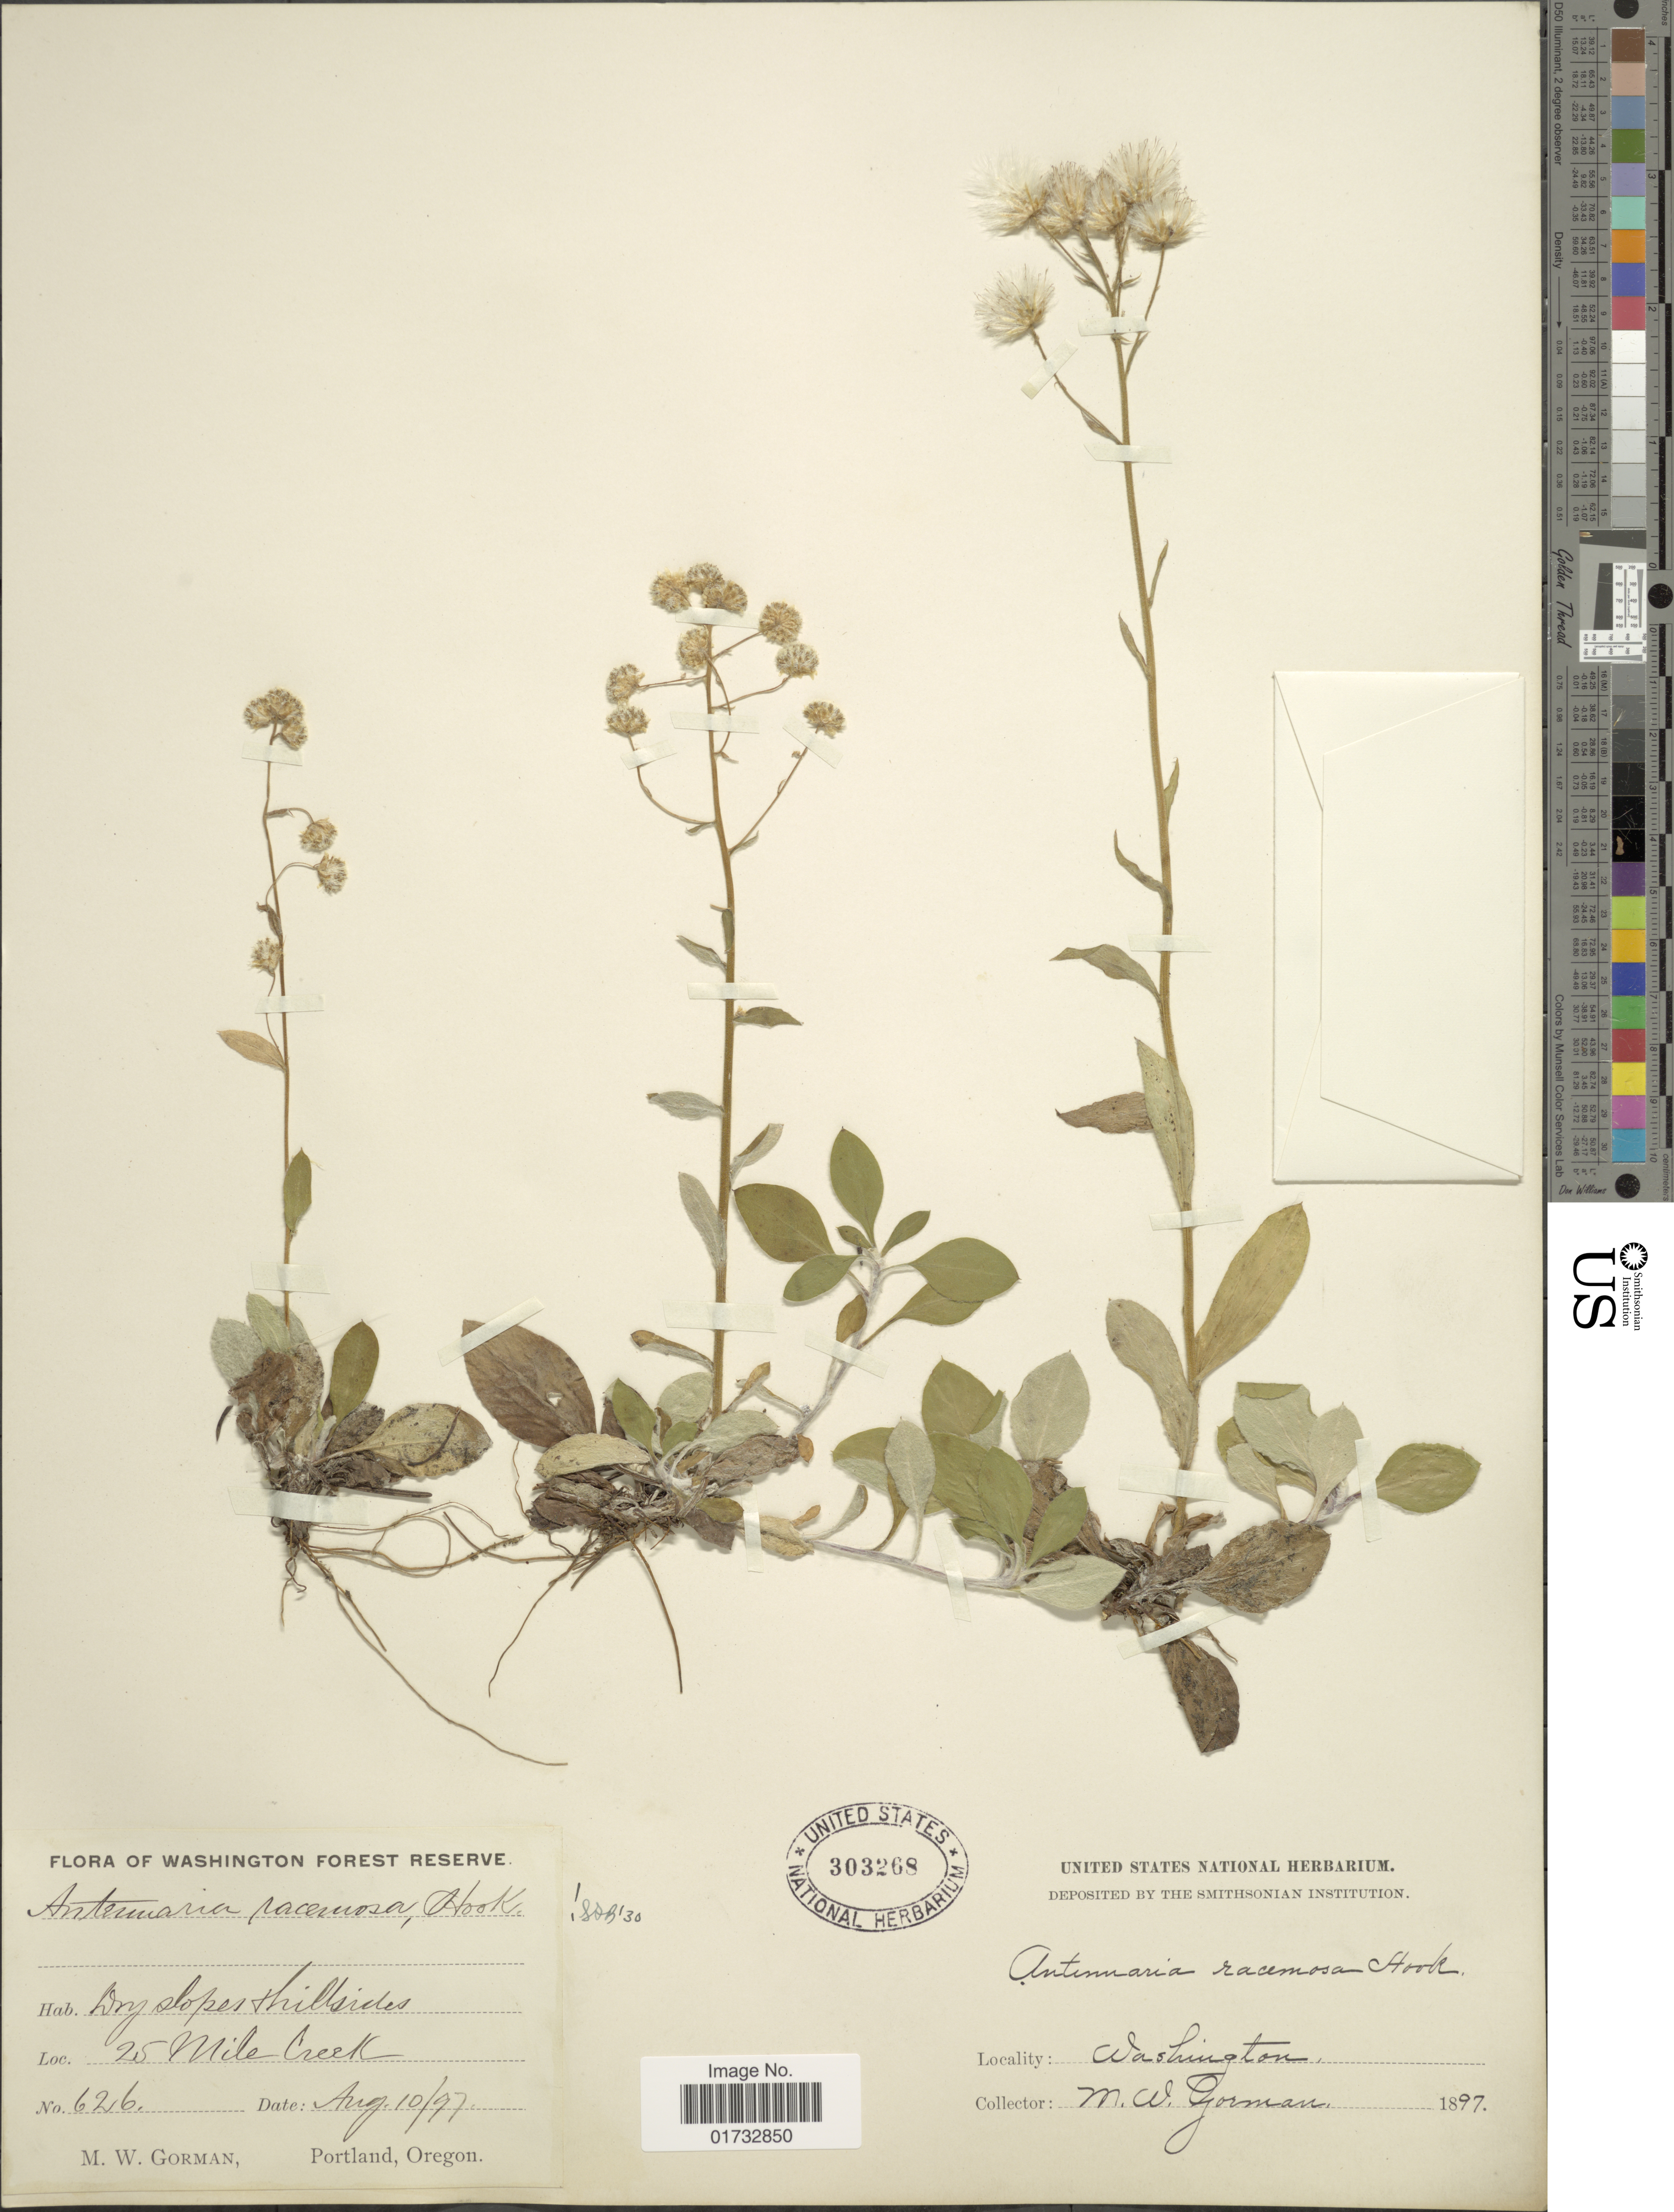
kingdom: Plantae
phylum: Tracheophyta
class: Magnoliopsida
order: Asterales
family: Asteraceae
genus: Antennaria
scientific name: Antennaria racemosa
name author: Hook.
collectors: M. W. Gorman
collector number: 626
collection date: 1897-08-10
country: United States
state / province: Washington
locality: Washington Forest Reserve. 25 Mile Creek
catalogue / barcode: US 303268